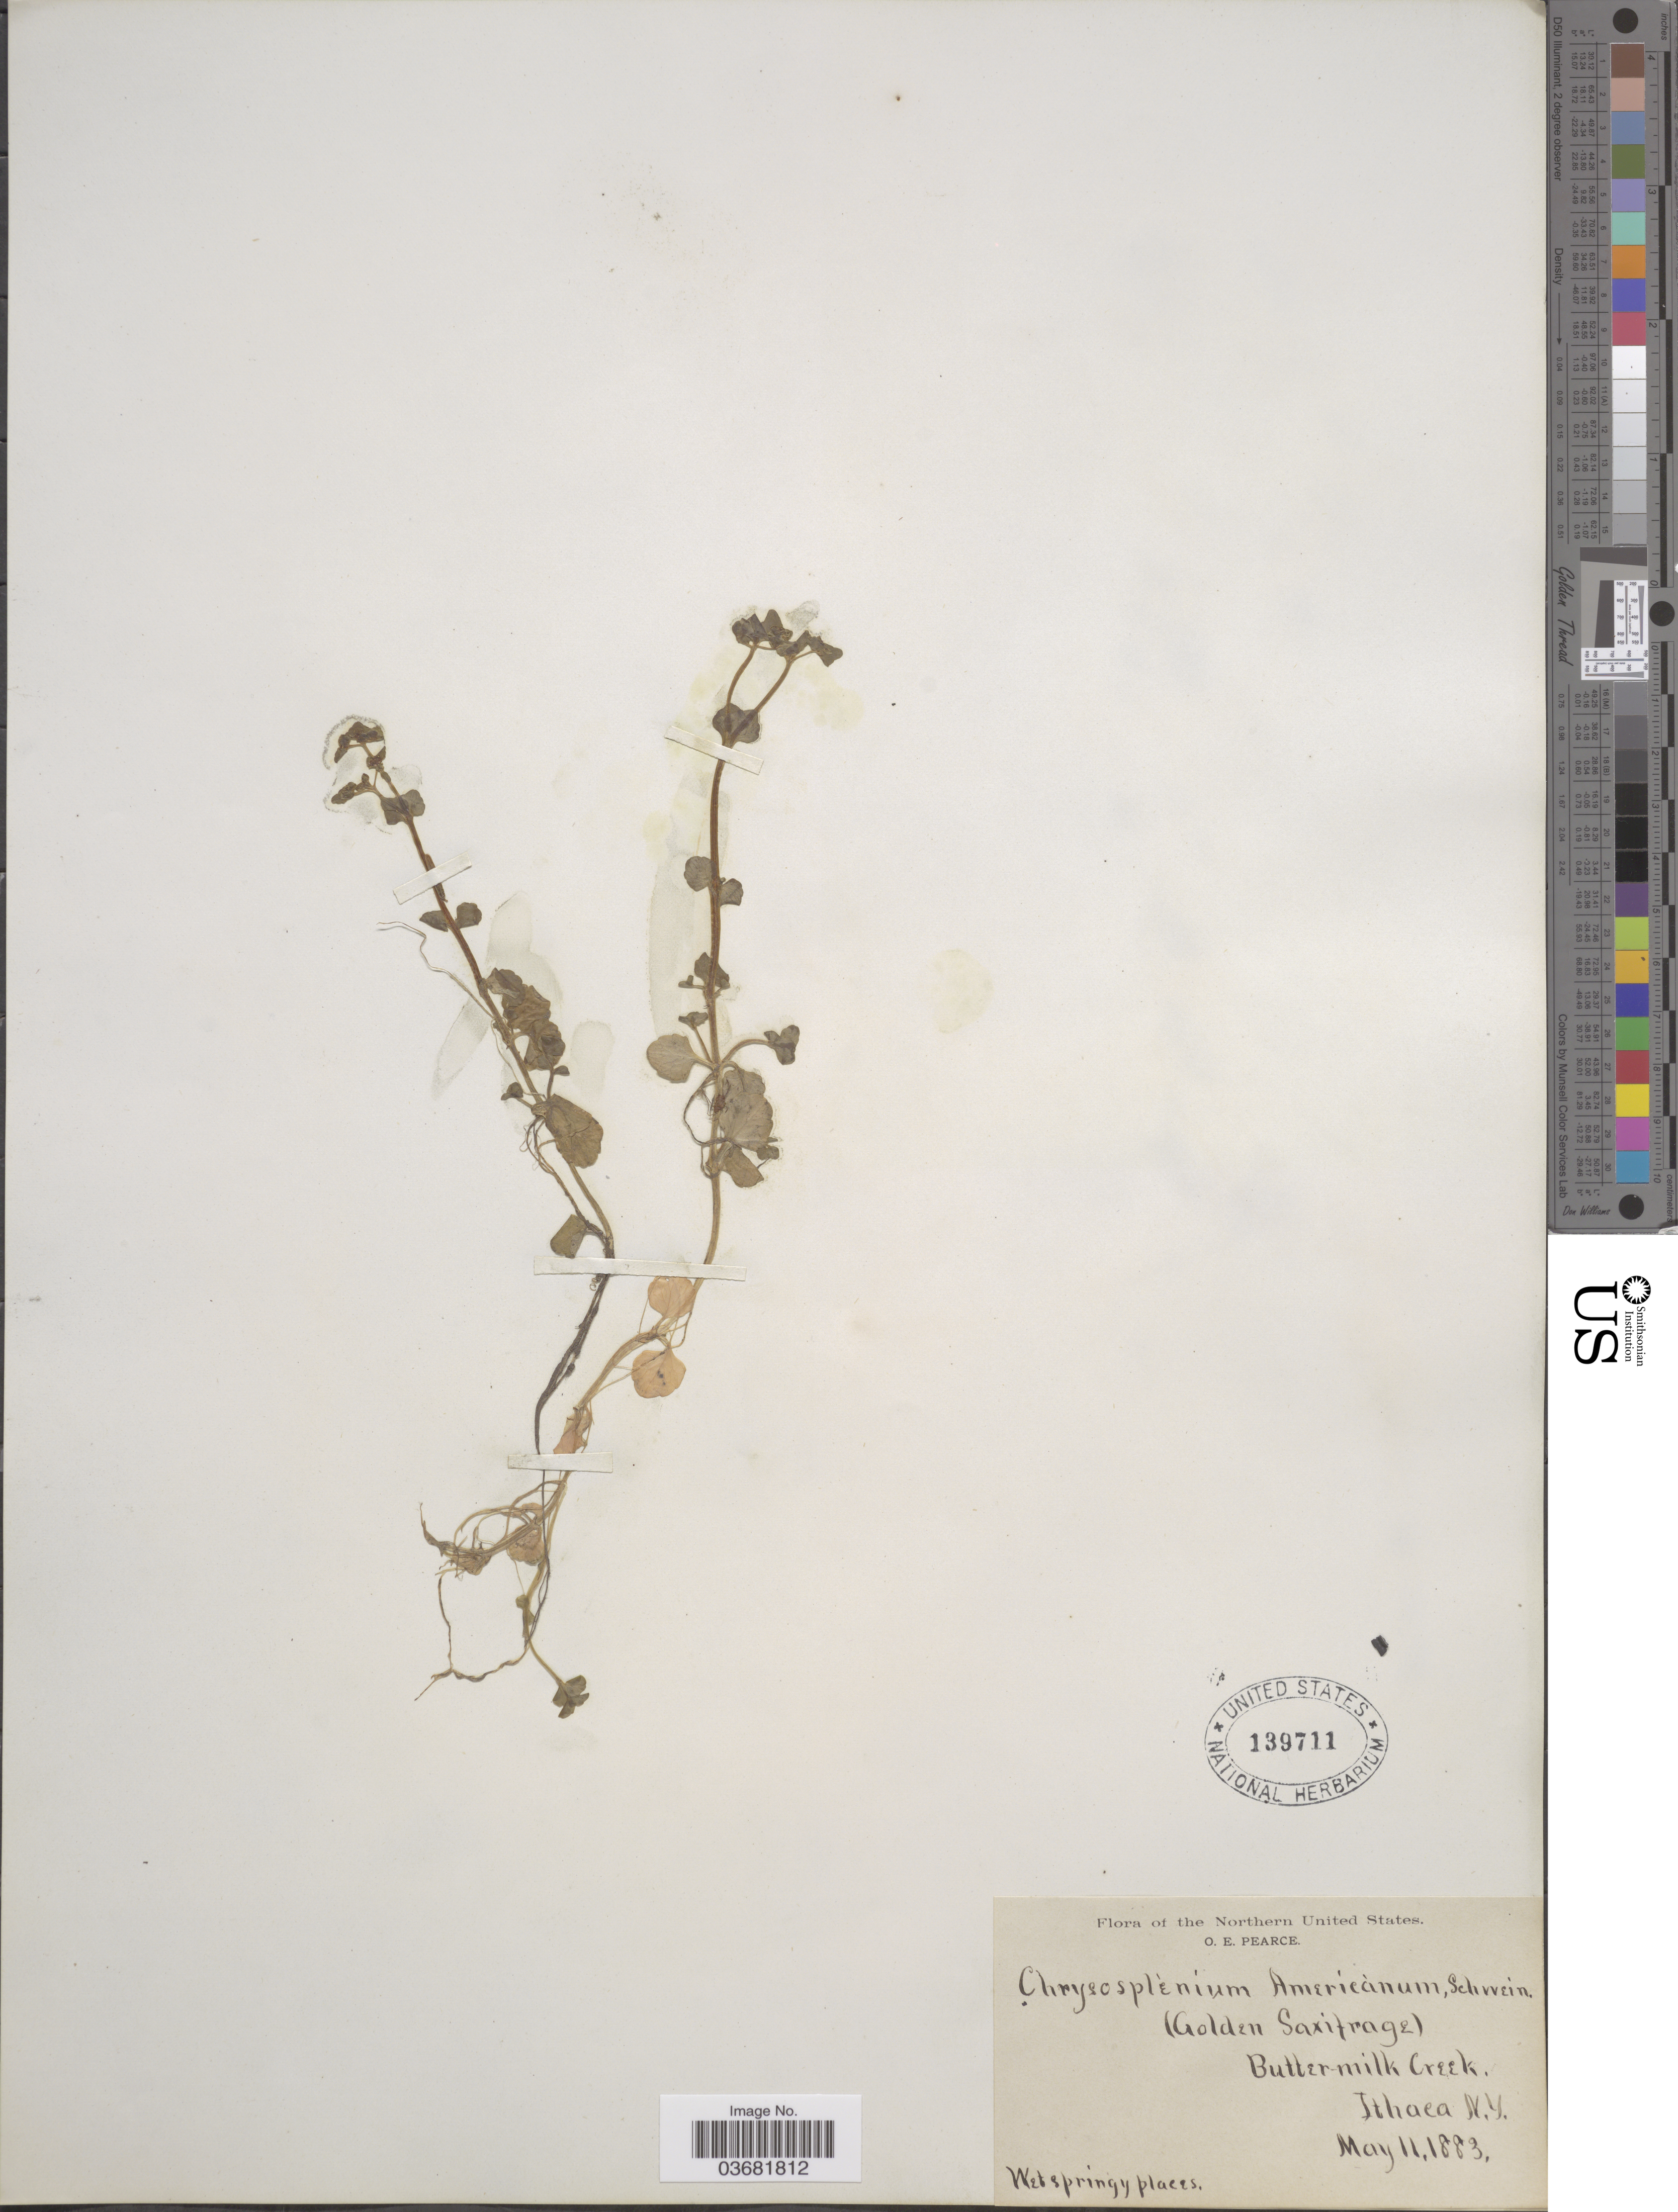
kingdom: Plantae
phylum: Tracheophyta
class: Magnoliopsida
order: Saxifragales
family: Saxifragaceae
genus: Chrysosplenium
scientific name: Chrysosplenium americanum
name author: Schwein.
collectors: O. E. Pearce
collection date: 1883-05-11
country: United States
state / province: New York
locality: The Northern United States. Butter-milk Creek, Ithaca.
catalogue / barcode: US 139711